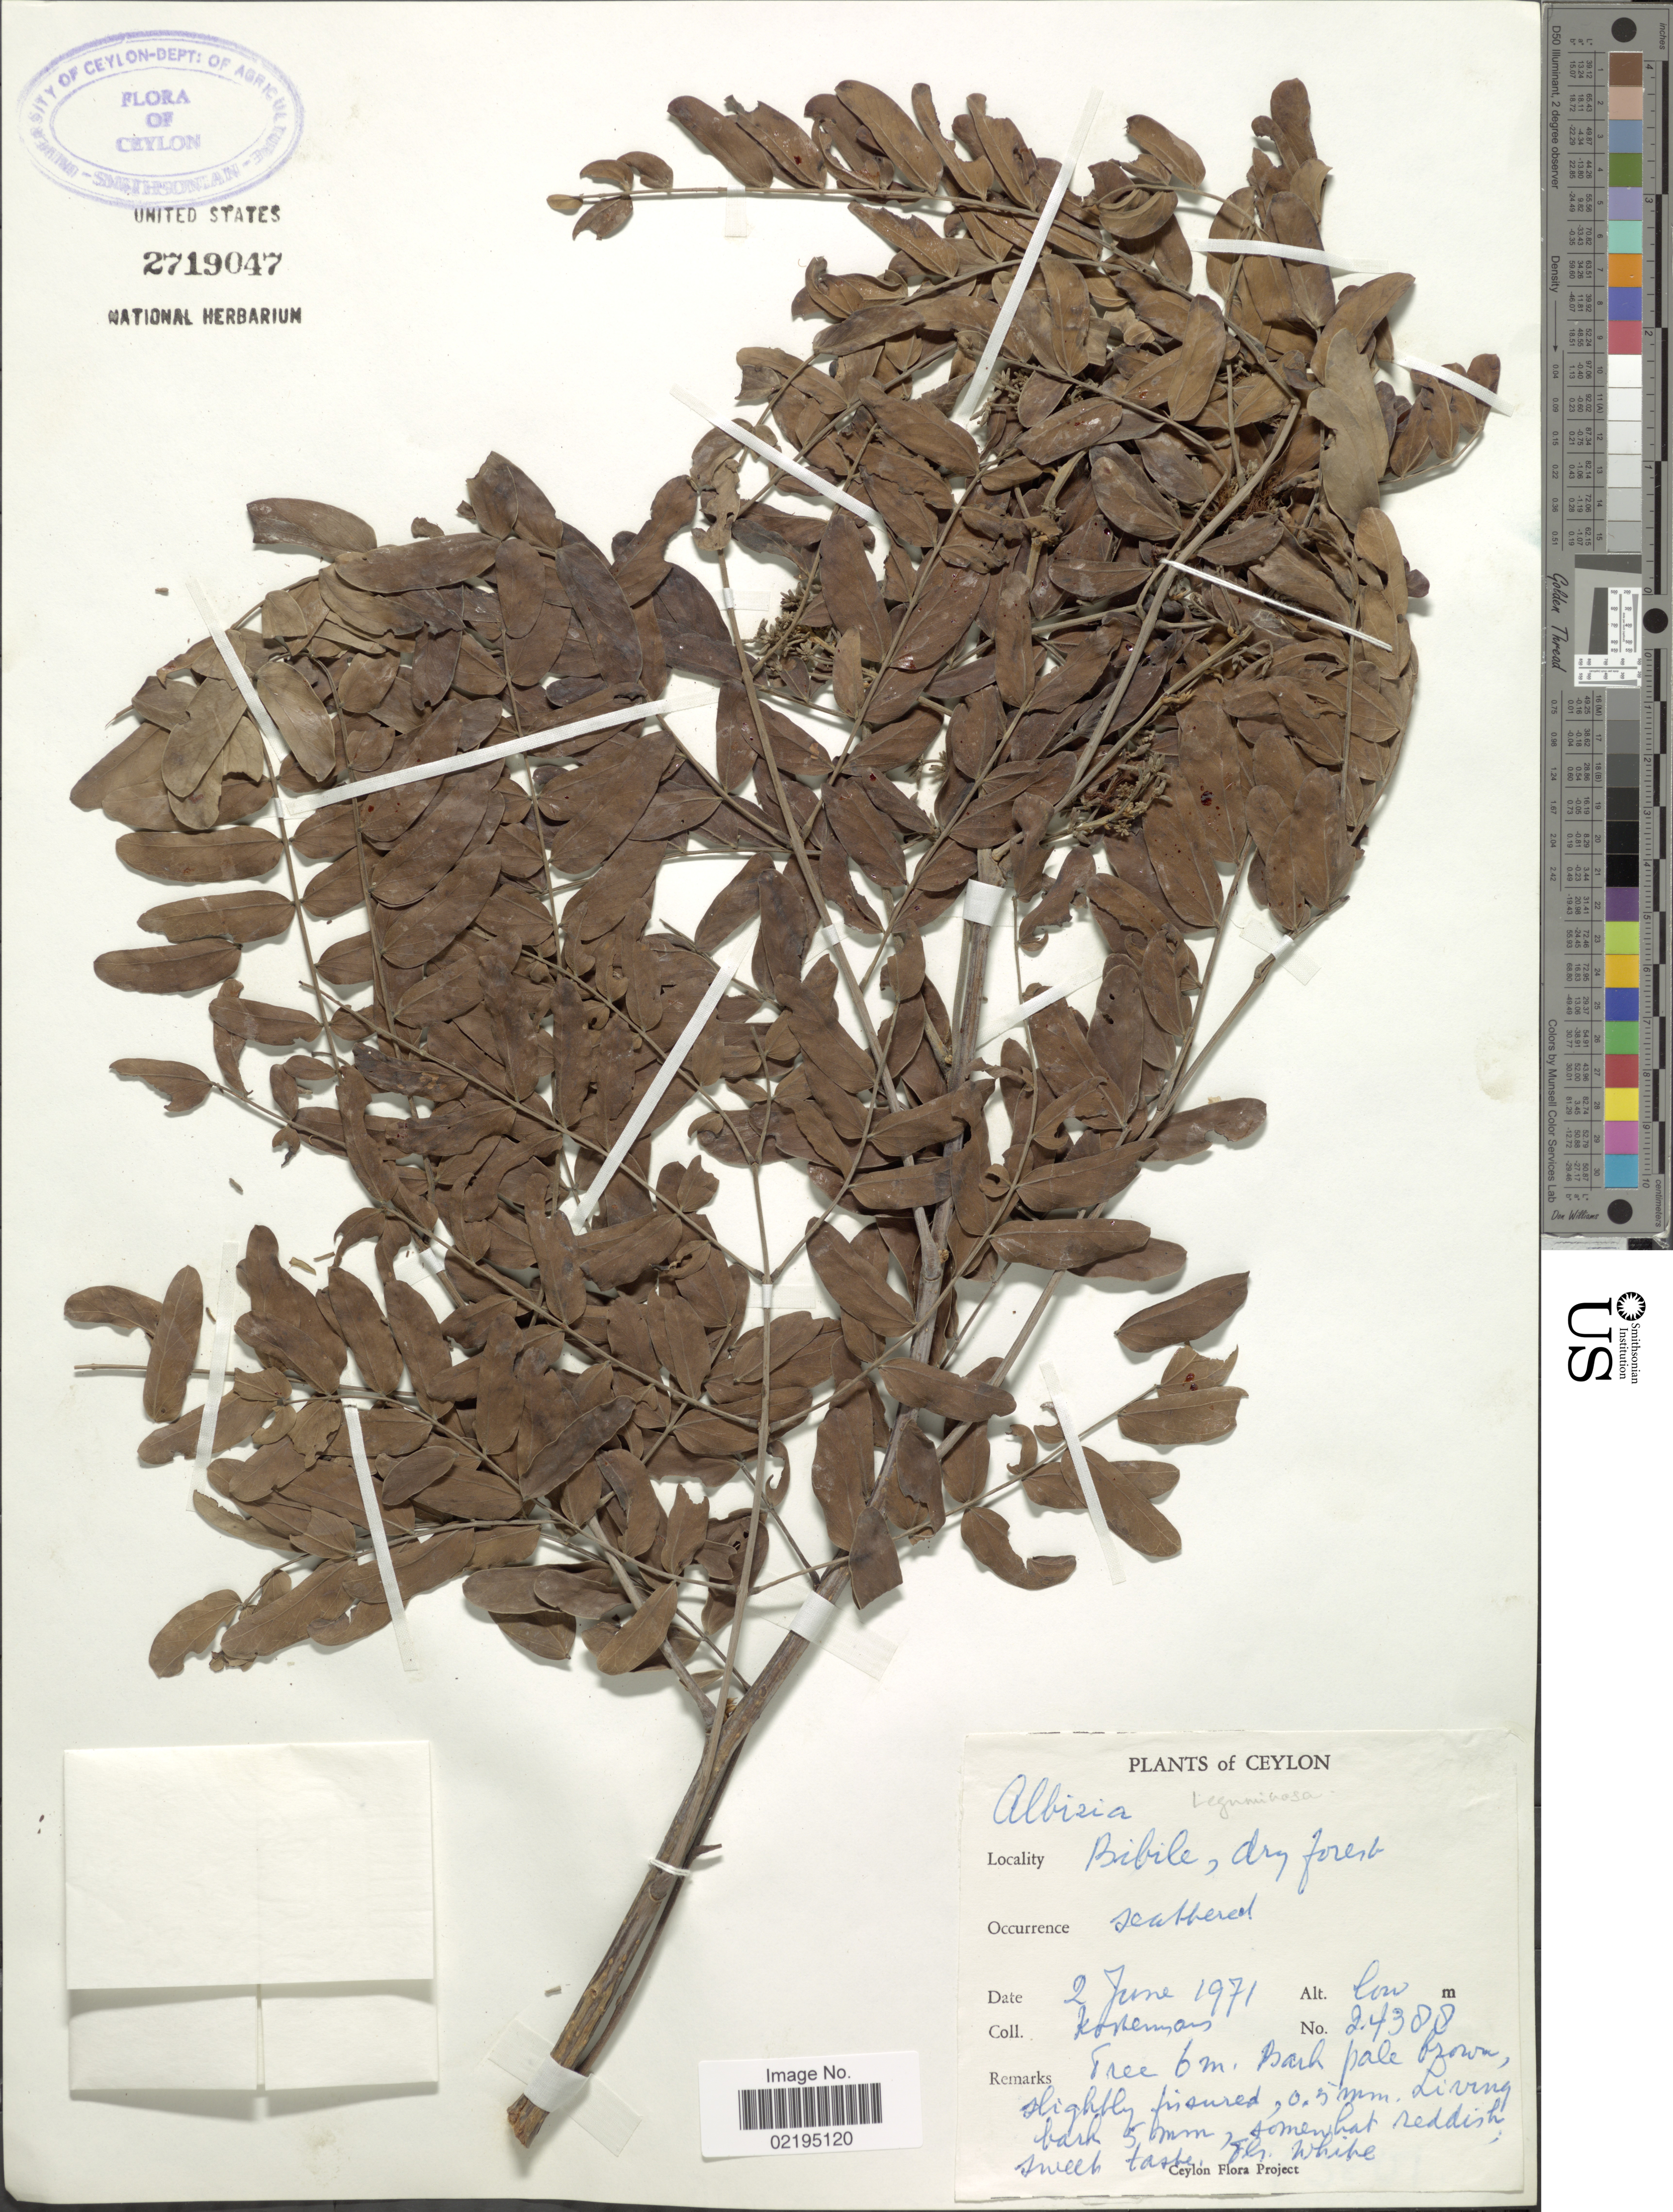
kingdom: Plantae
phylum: Tracheophyta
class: Magnoliopsida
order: Fabales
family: Fabaceae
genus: Albizia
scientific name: Albizia sp.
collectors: A. J. G. Kostermans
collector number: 24388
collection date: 1971-06-02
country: Sri Lanka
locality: Bibile, dry forest, Ceylon.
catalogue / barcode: US 2719047